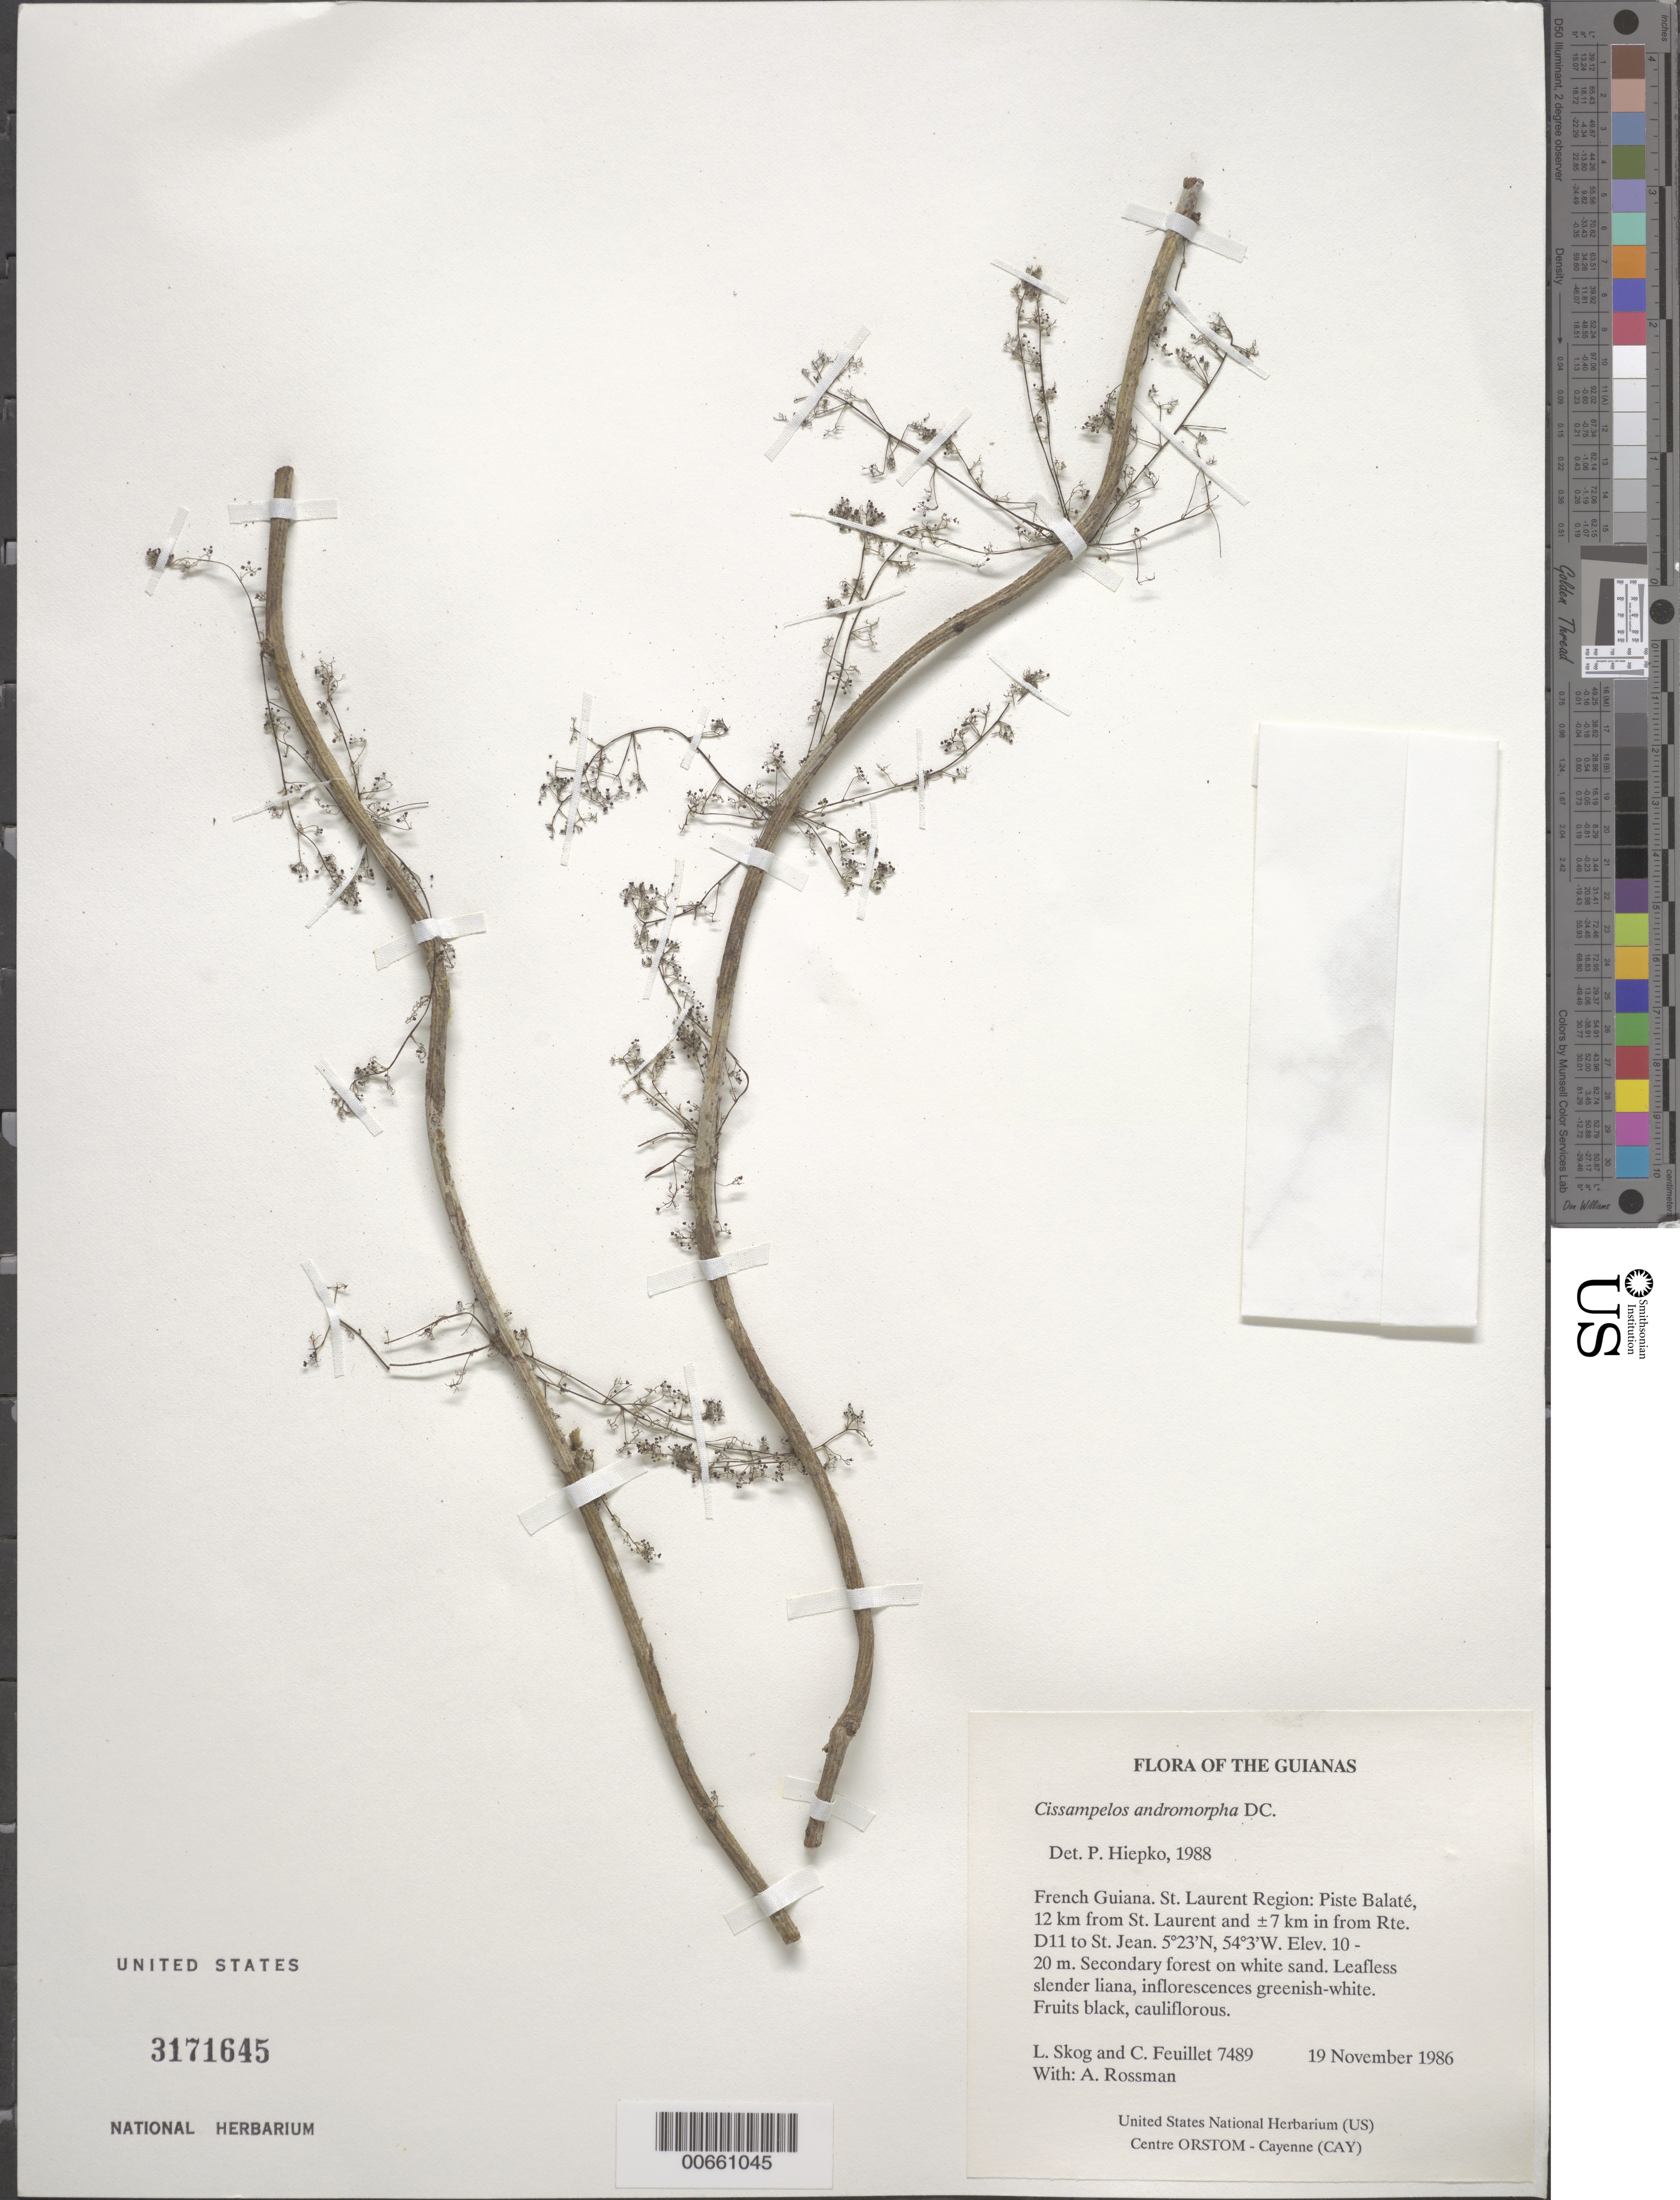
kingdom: Plantae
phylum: Tracheophyta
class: Magnoliopsida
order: Ranunculales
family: Menispermaceae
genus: Cissampelos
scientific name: Cissampelos andromorpha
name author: DC.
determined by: Hiepko, P. H.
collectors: L. E. Skog, C. Feuillet & A. Rossman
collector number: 7489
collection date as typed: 19 November 1986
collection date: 1986-11-19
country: French Guiana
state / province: Saint-Laurent-du-Maroni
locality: Piste Balaté, 12 km from St. Laurent and ±7 km in from Rte. D11 to St. Jean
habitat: Secondary forest on white sand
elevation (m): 10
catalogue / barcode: US 3171645